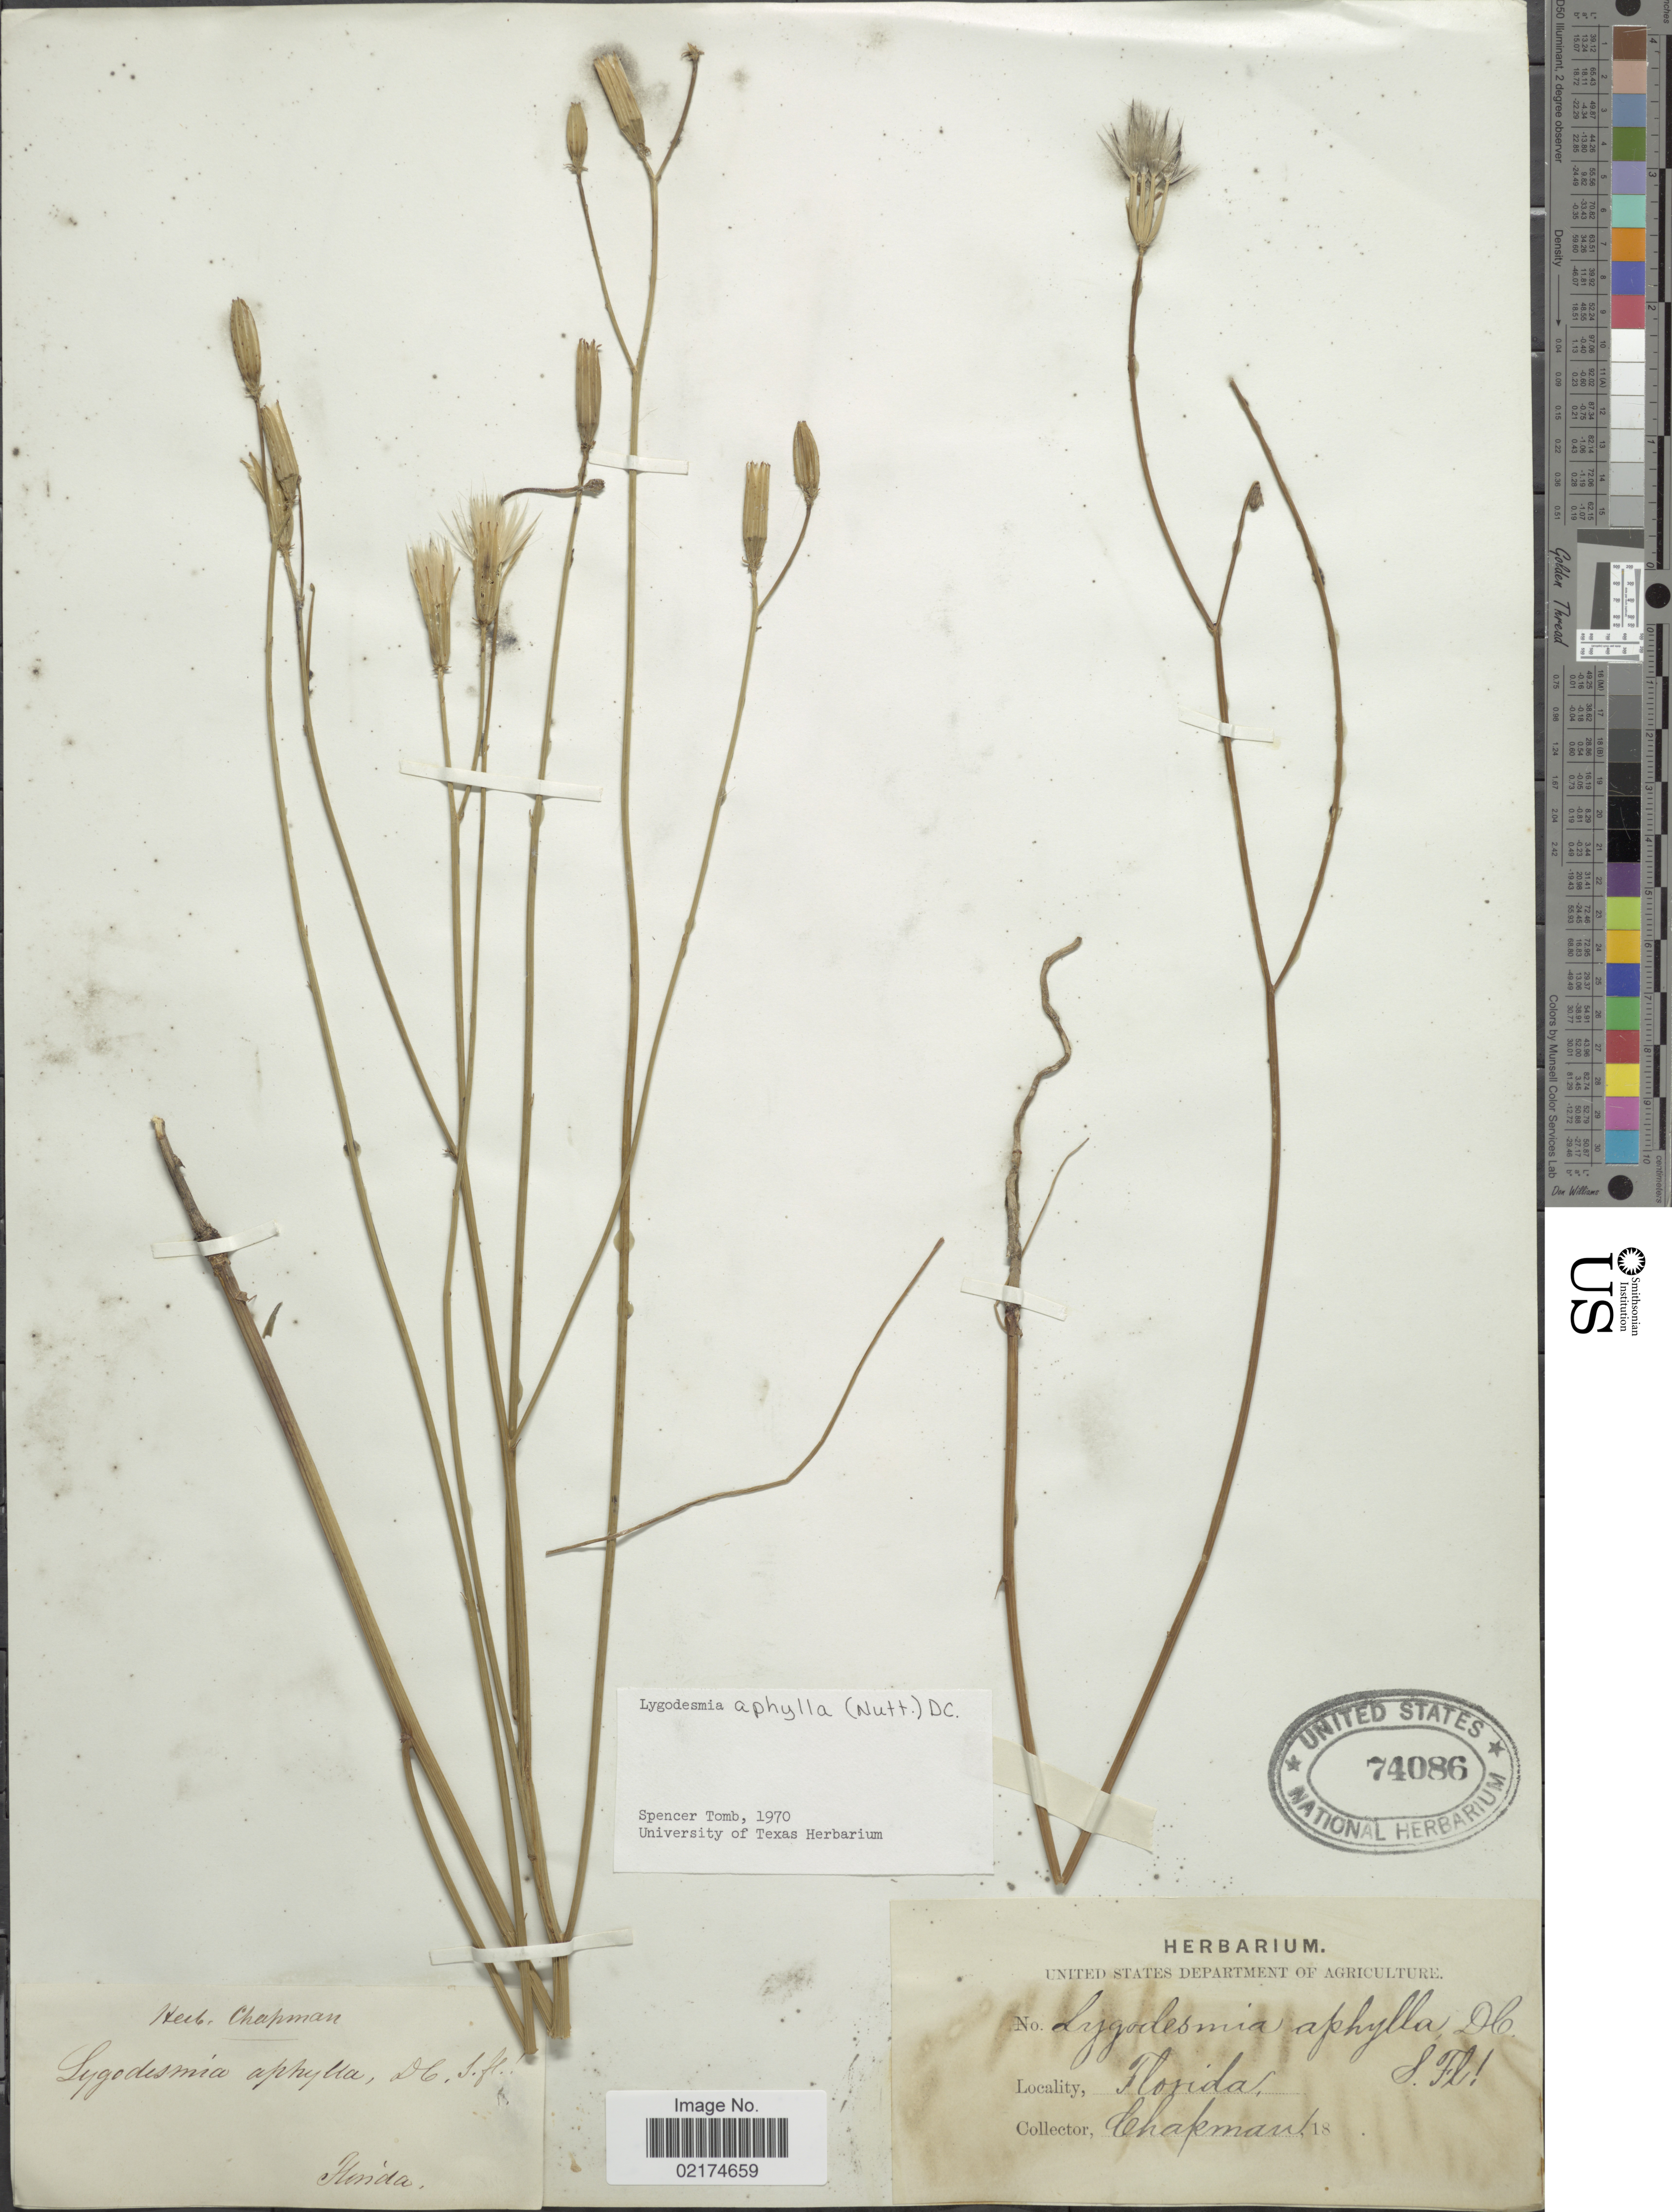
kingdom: Plantae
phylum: Tracheophyta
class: Magnoliopsida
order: Asterales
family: Asteraceae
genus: Lygodesmia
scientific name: Lygodesmia aphylla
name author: (Nutt.) DC.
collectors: A. Chapman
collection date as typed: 18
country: United States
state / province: Florida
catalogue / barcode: US 74086